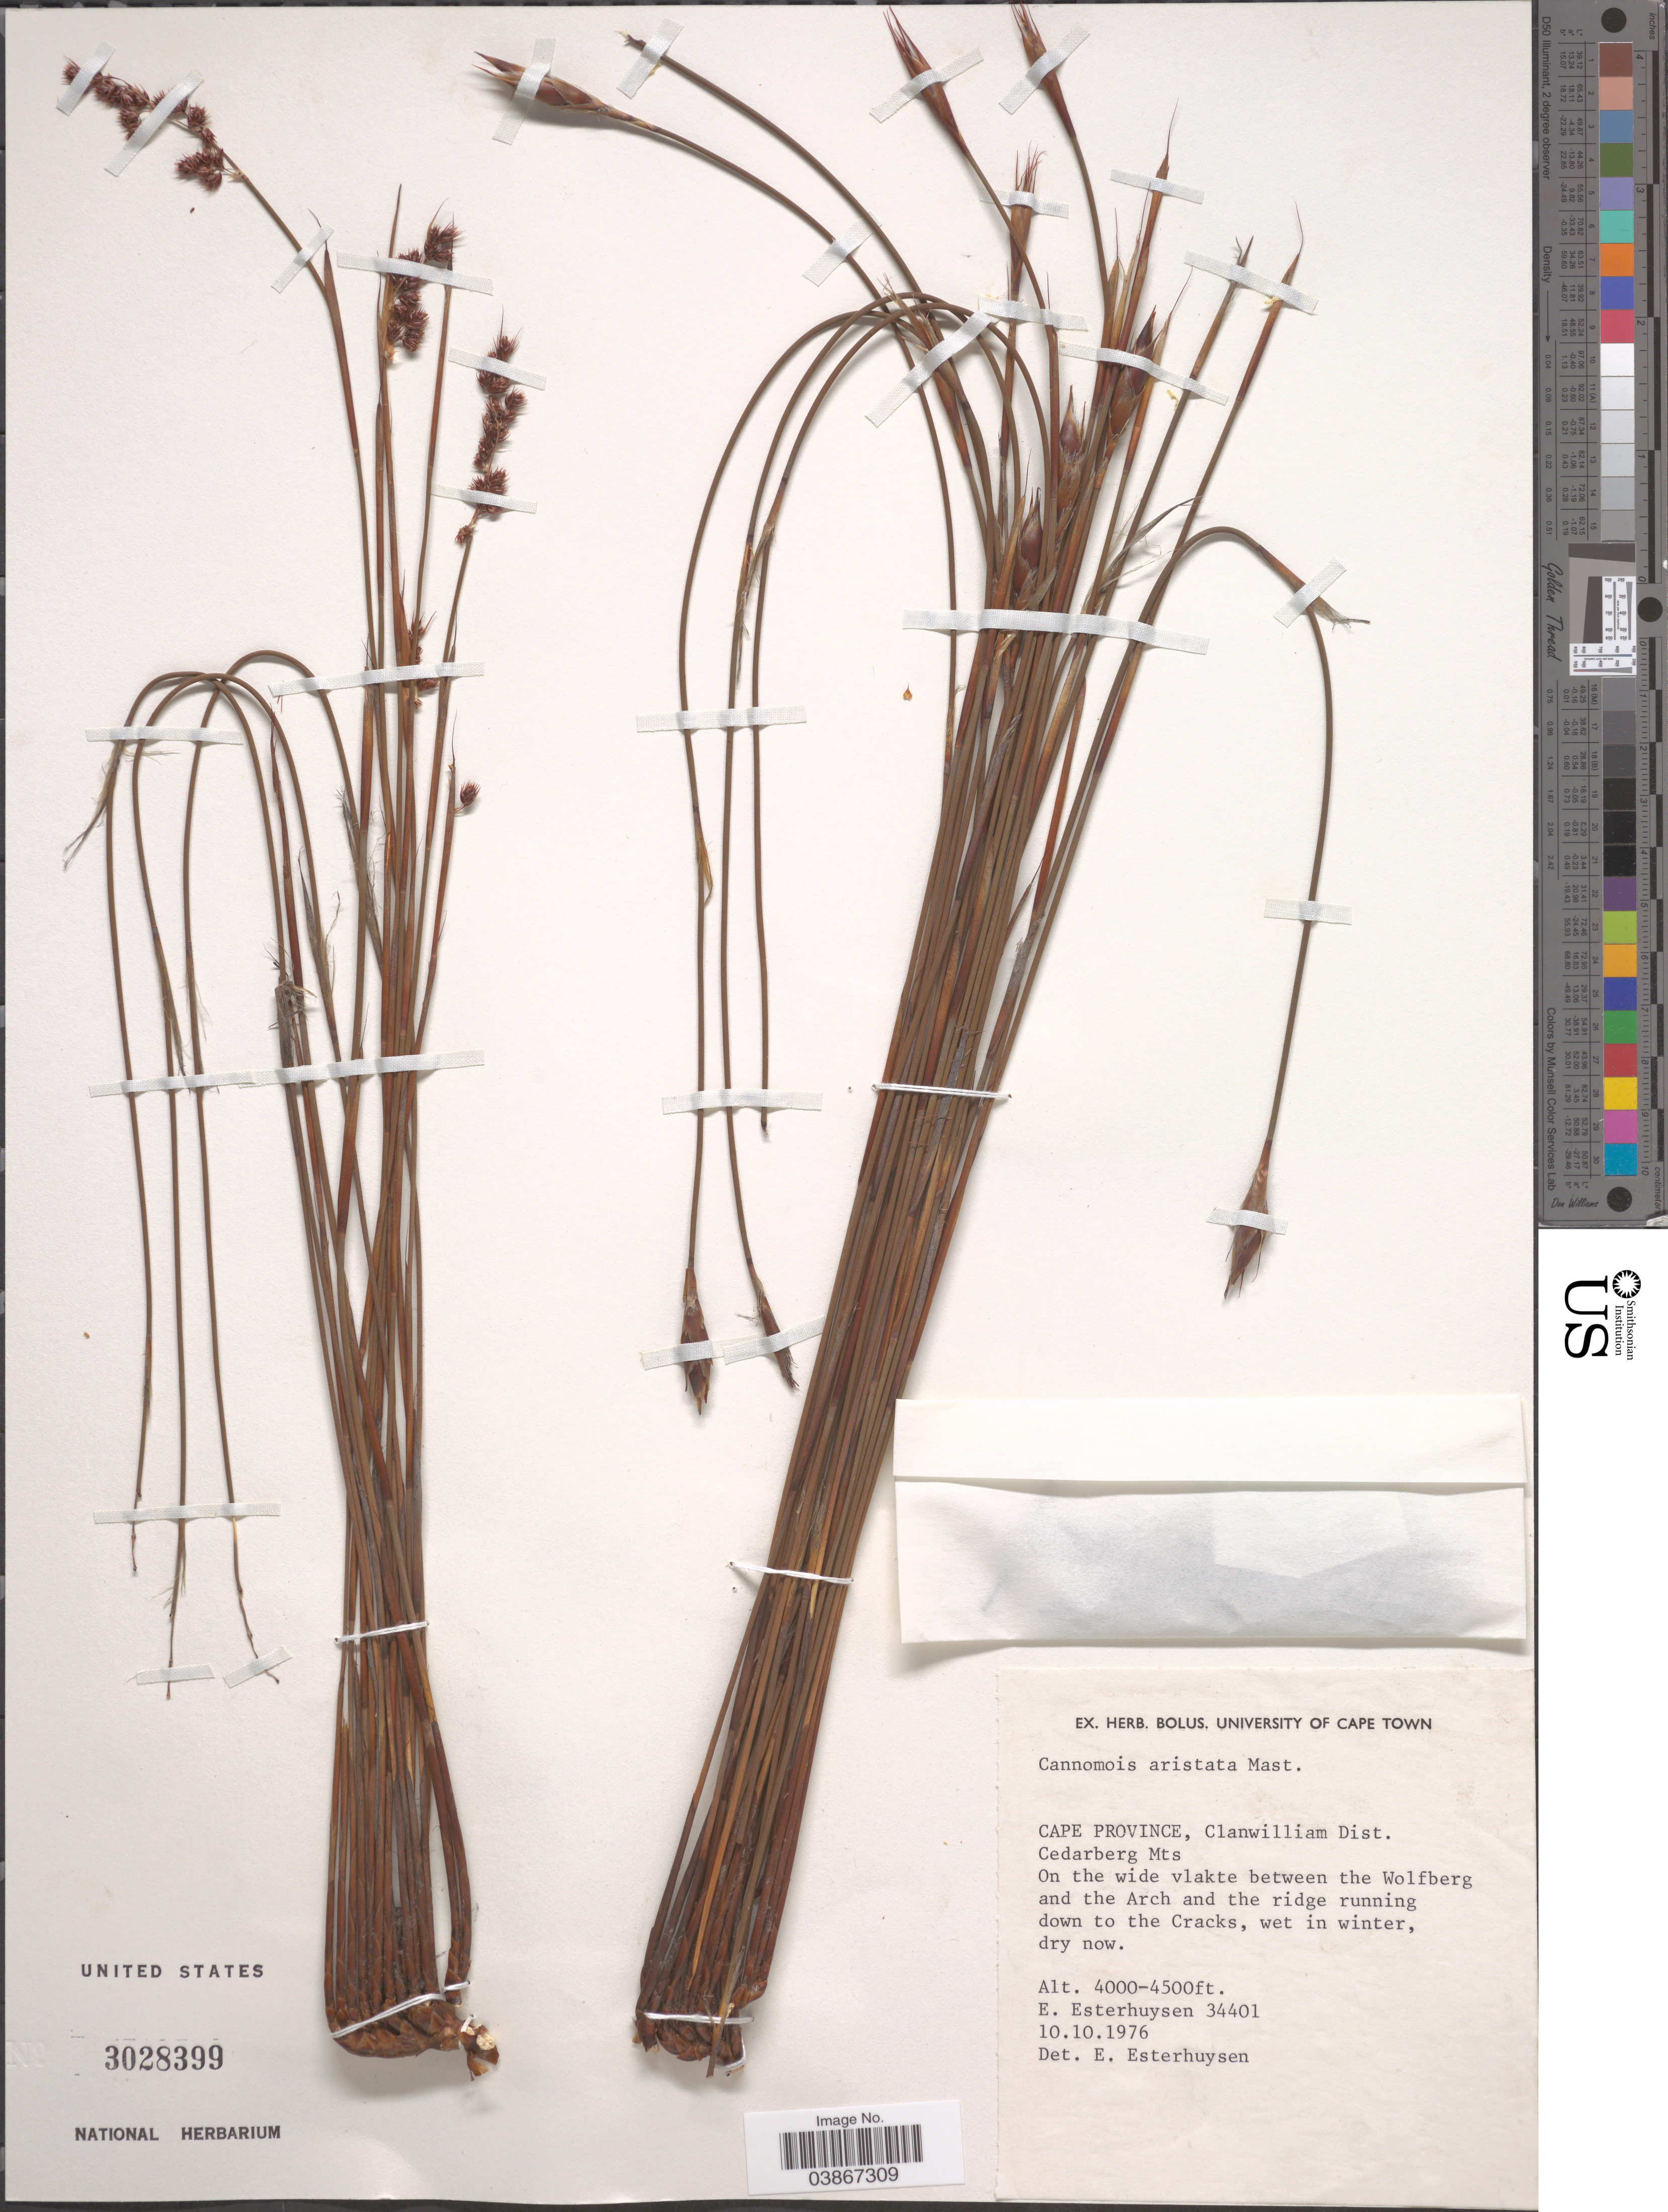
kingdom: Plantae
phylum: Tracheophyta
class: Liliopsida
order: Poales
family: Restionaceae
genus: Cannomois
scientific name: Cannomois aristata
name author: Mast.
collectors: E. E. Esterhuysen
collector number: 3401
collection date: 1976-10-10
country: South Africa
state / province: Western Cape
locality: Clanwilliam Dist. Cedarberg Mts. On the wide vlakte between the Wolfberg and the Arch and the ridge running down to the Cracks.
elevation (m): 1219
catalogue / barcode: US 3028399